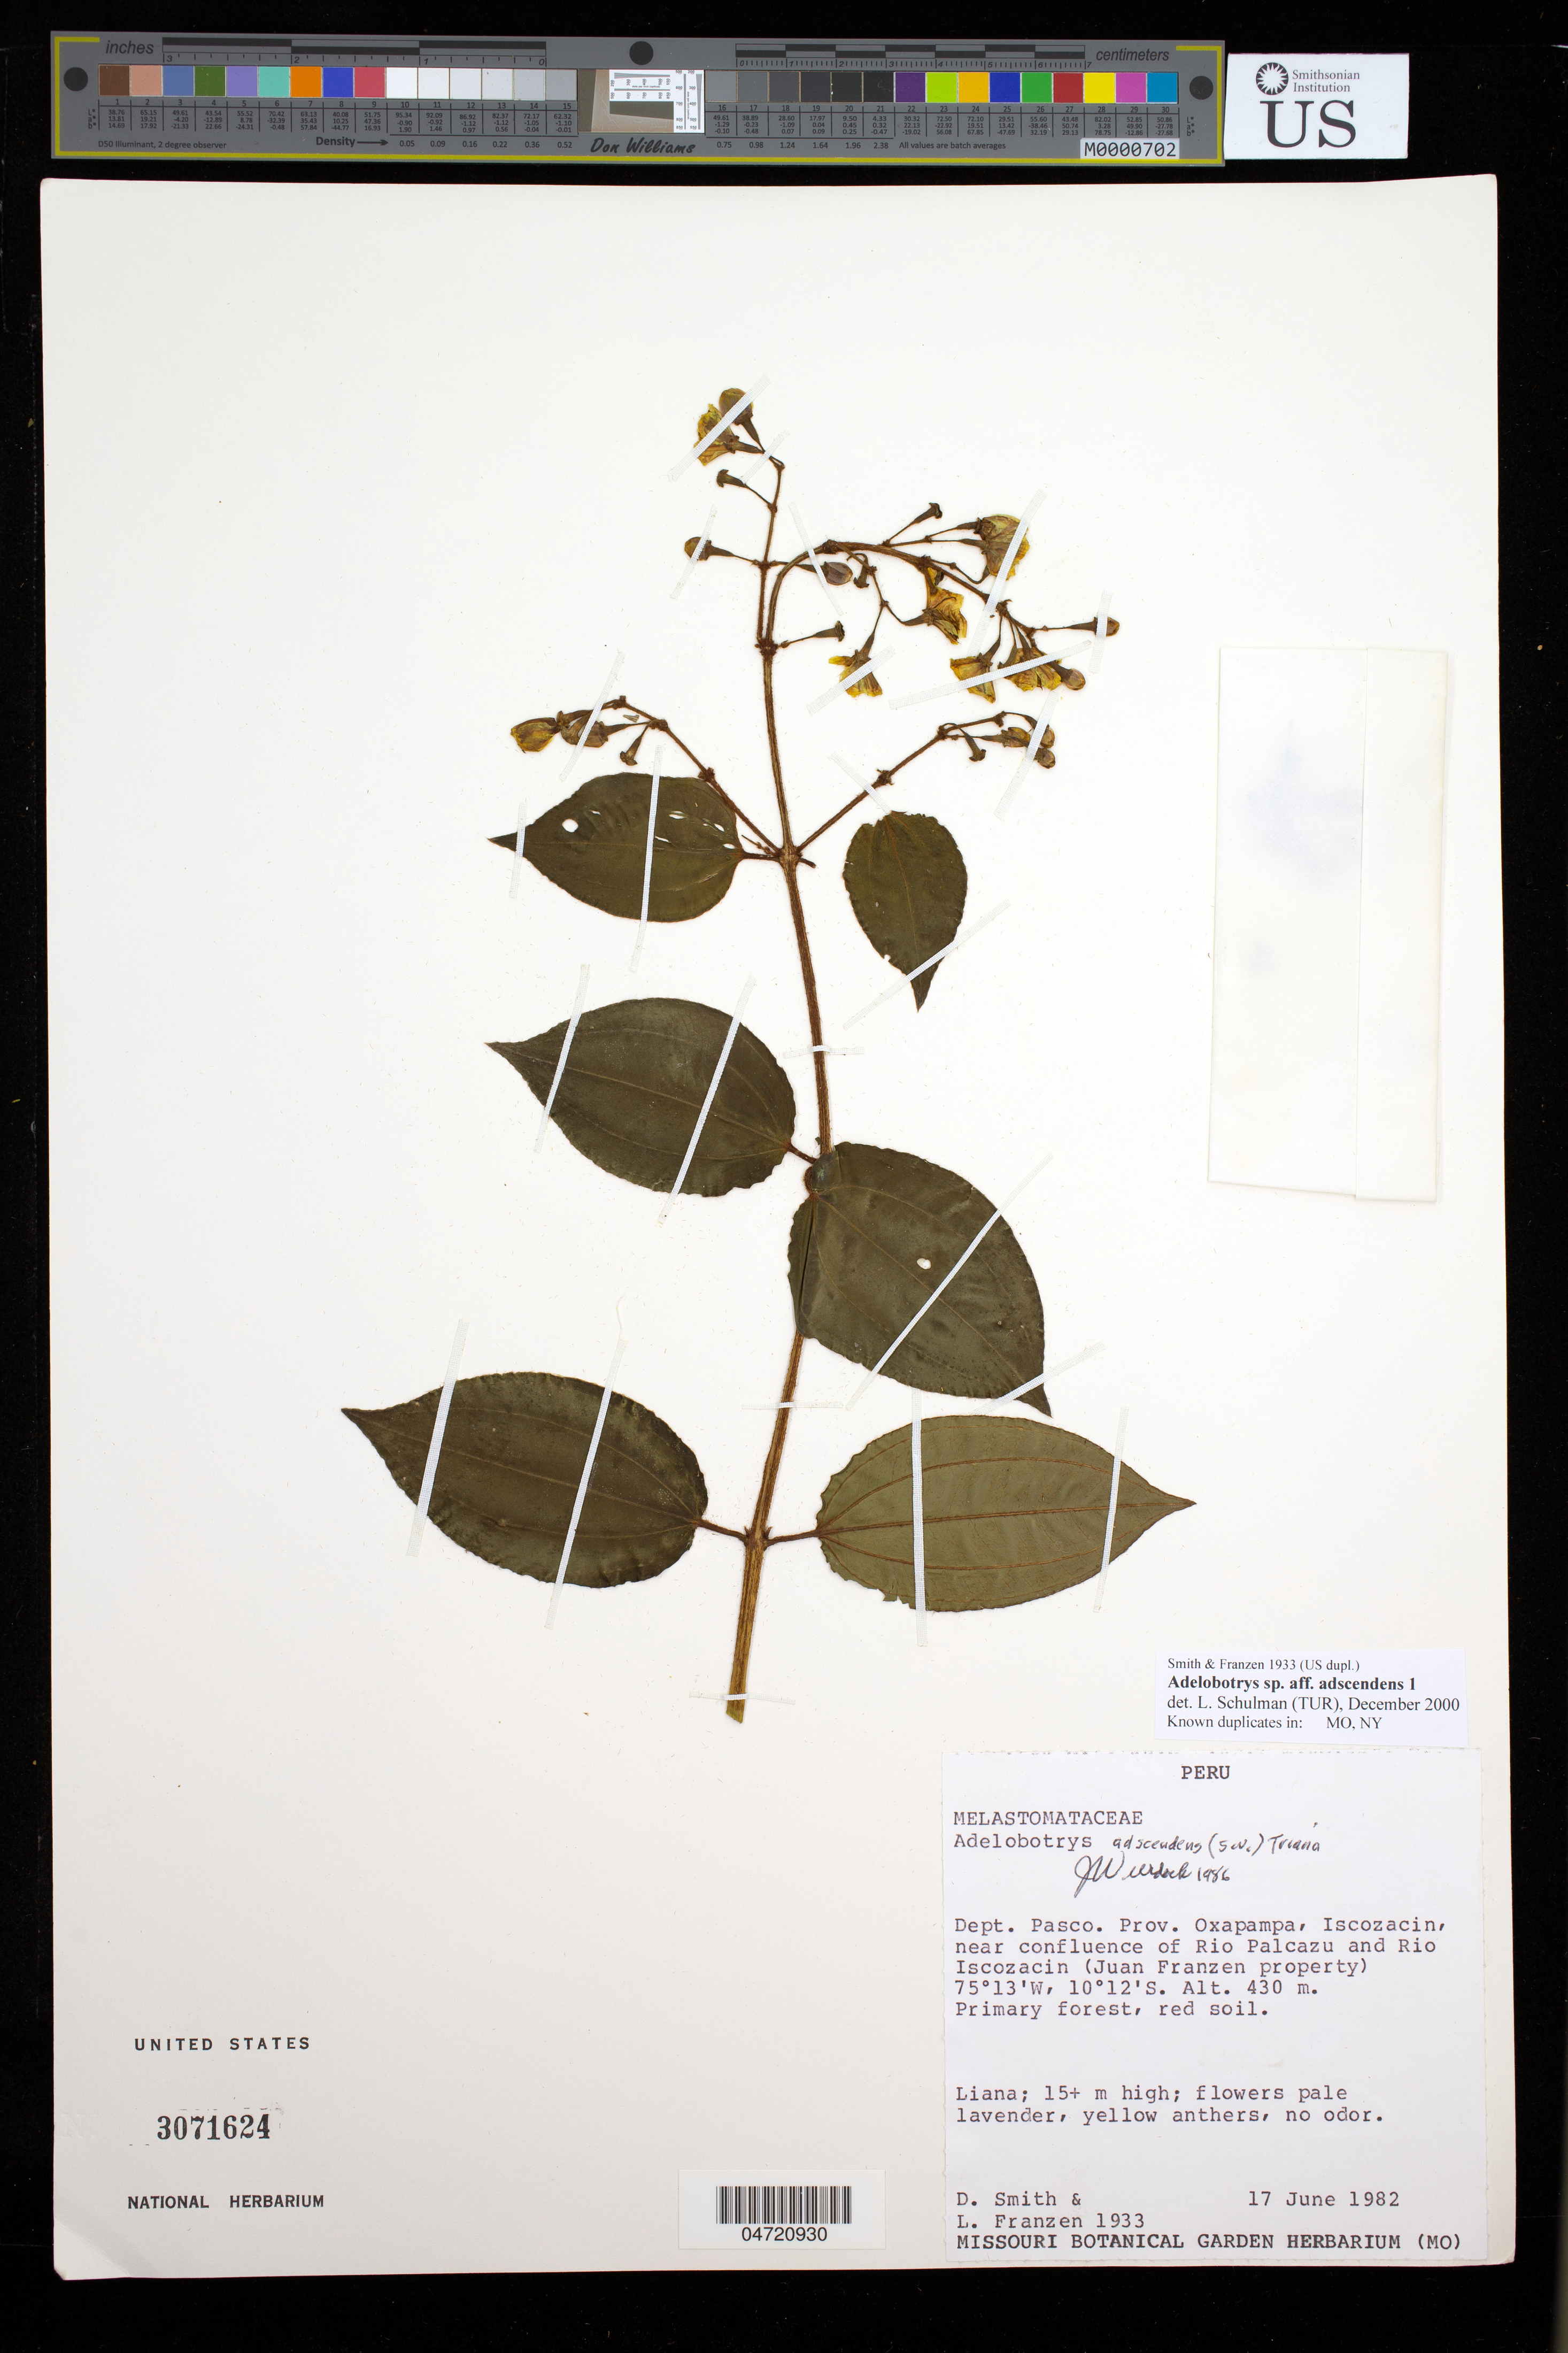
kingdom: Plantae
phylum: Tracheophyta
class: Magnoliopsida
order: Myrtales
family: Melastomataceae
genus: Adelobotrys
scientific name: Adelobotrys adscendens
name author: (Sw.) Triana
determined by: Schulman, Leif, (TUR), University of Turku (FINLAND)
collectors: D. Smith & J. Franzen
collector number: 1933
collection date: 1982-06-17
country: Peru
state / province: Pasco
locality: Dept. Pasco. Prov. Oxapamapa, Iscozacin, near confluence of Rio Palcazu and Rio Iscozacin (Juan Franzen property).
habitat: Primary forest, red soil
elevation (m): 430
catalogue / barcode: US 3071624